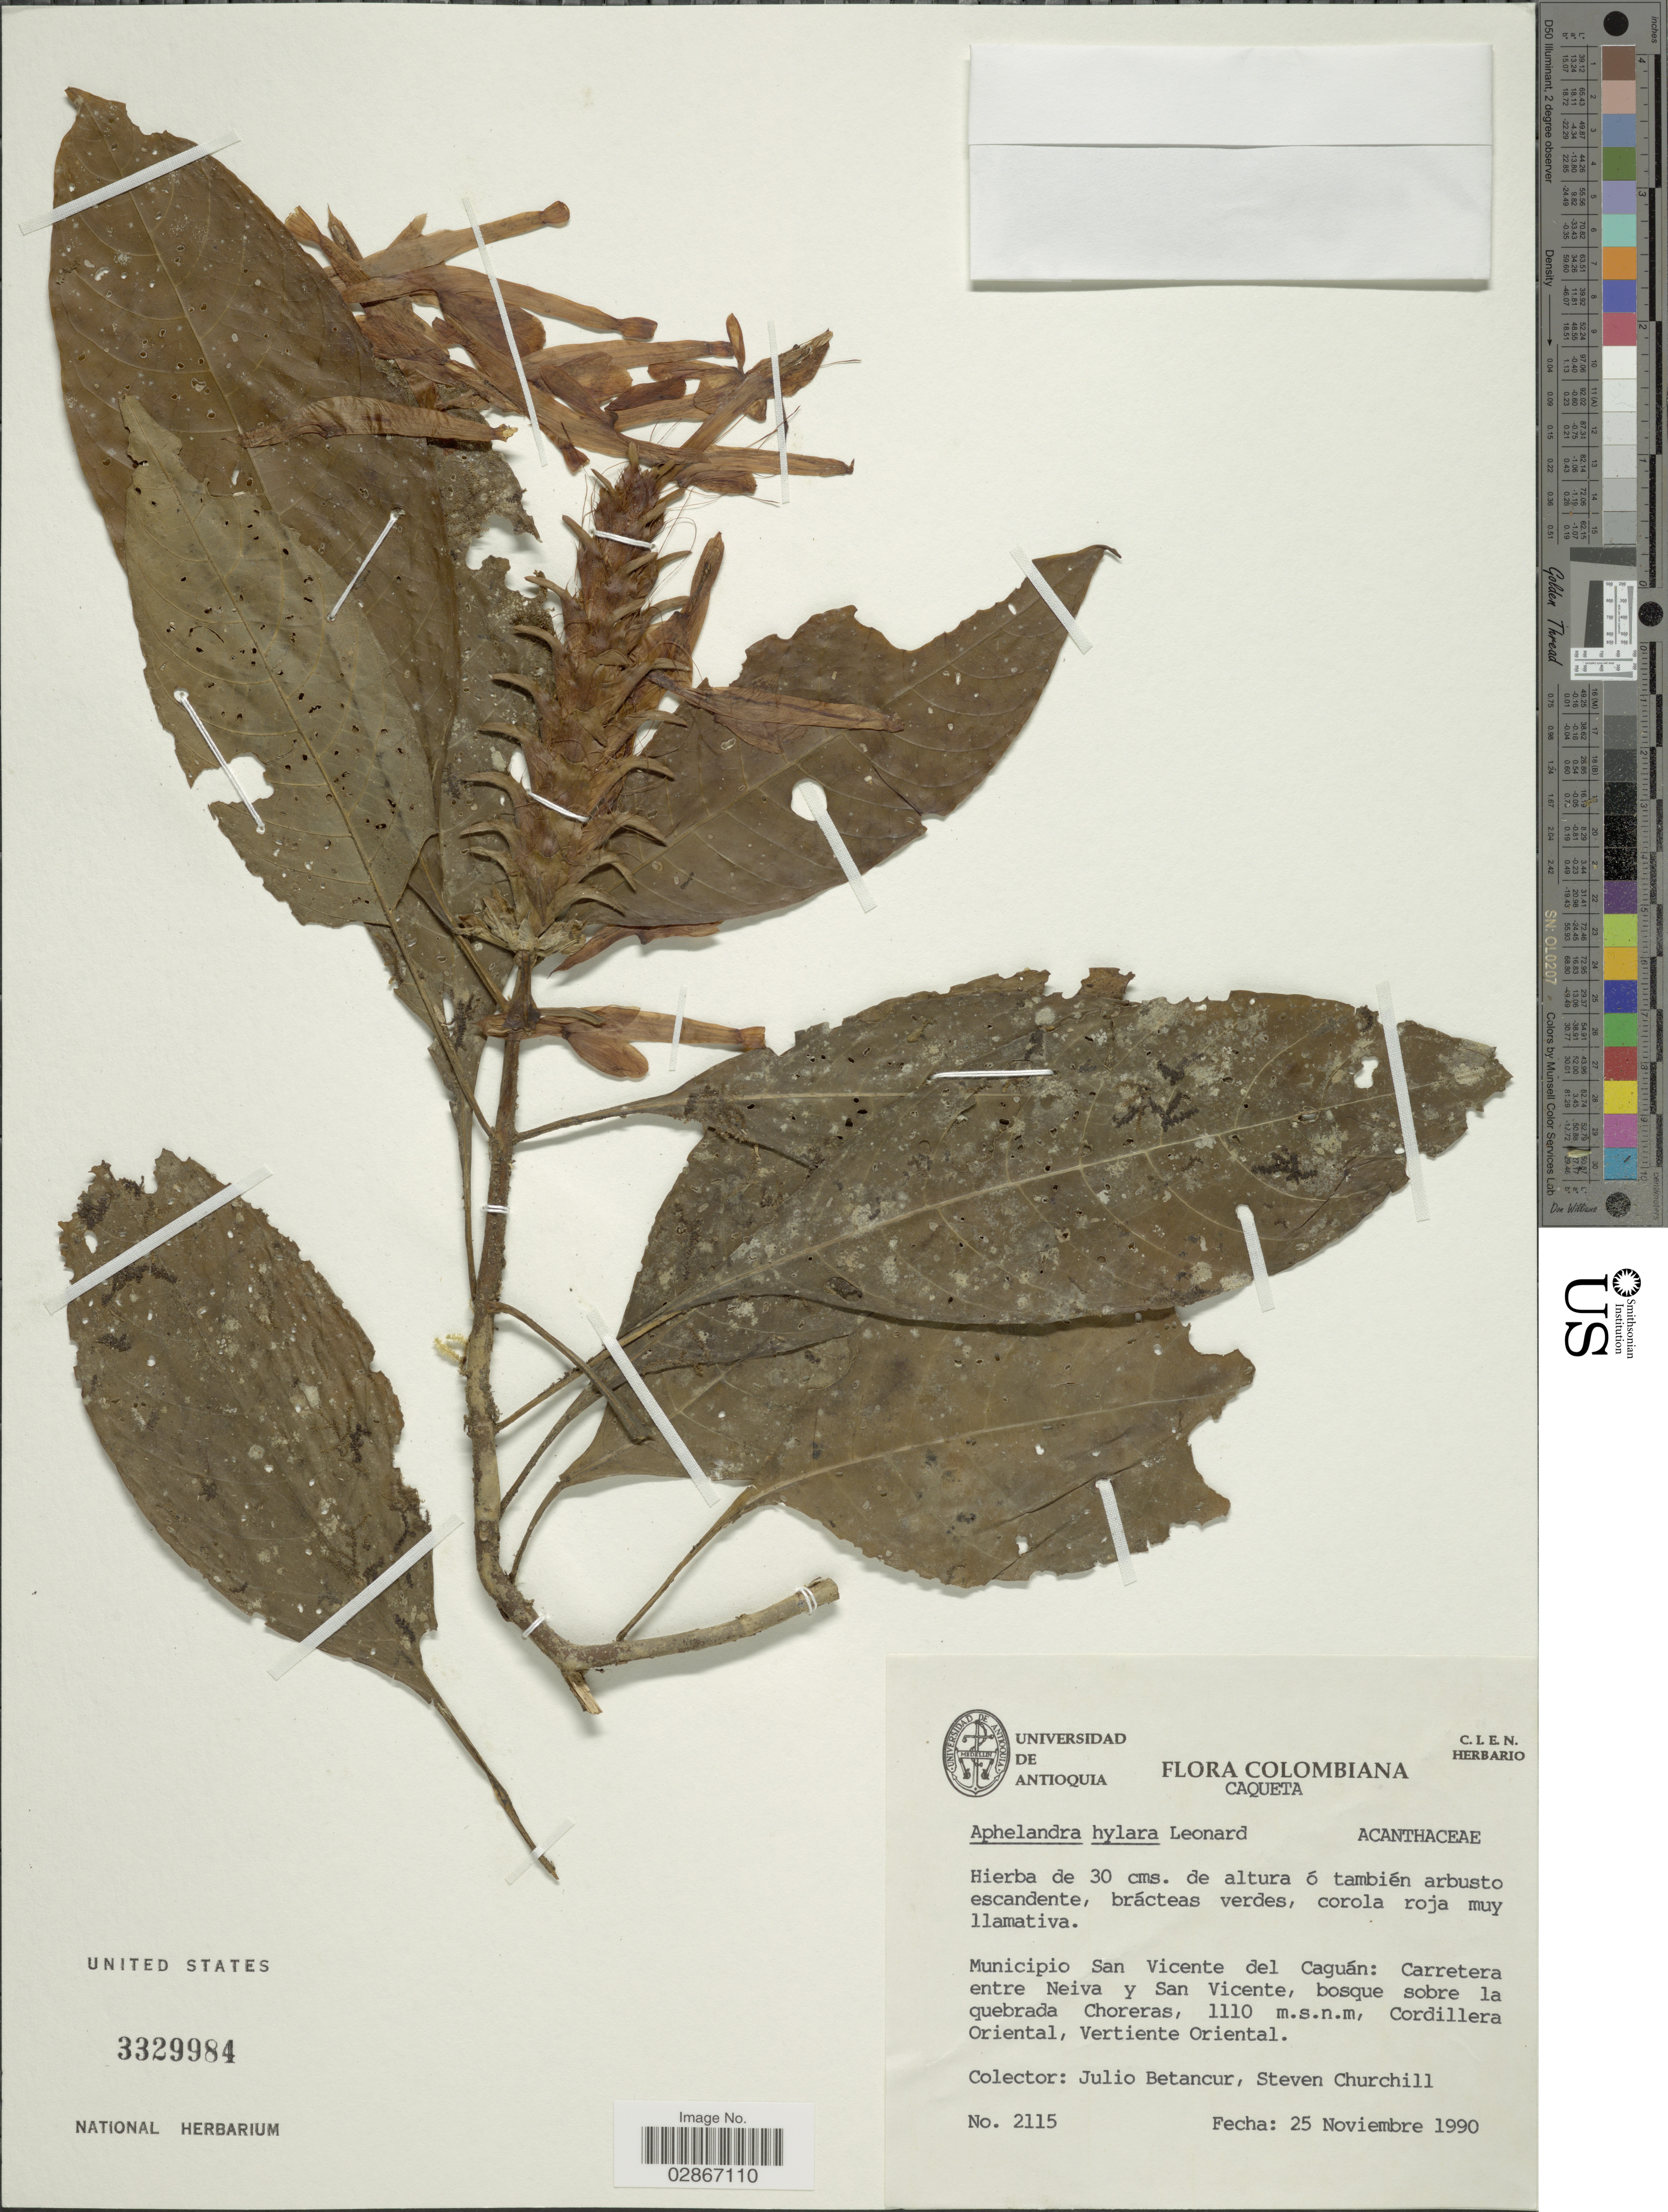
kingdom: Plantae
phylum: Tracheophyta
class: Magnoliopsida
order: Lamiales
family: Acanthaceae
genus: Aphelandra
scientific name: Aphelandra hylaea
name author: Leonard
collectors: J. Betancur & S. Churchill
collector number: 2115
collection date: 1990-11-25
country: Colombia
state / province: Caquetá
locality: Municipio San Vicente del Caguán: Carretera entre Neiva y San Vicente, bosque sobre la quebrada Choreras. Cordillera Oriental, Vertiente Oriental.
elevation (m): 1110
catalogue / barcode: US 3329984